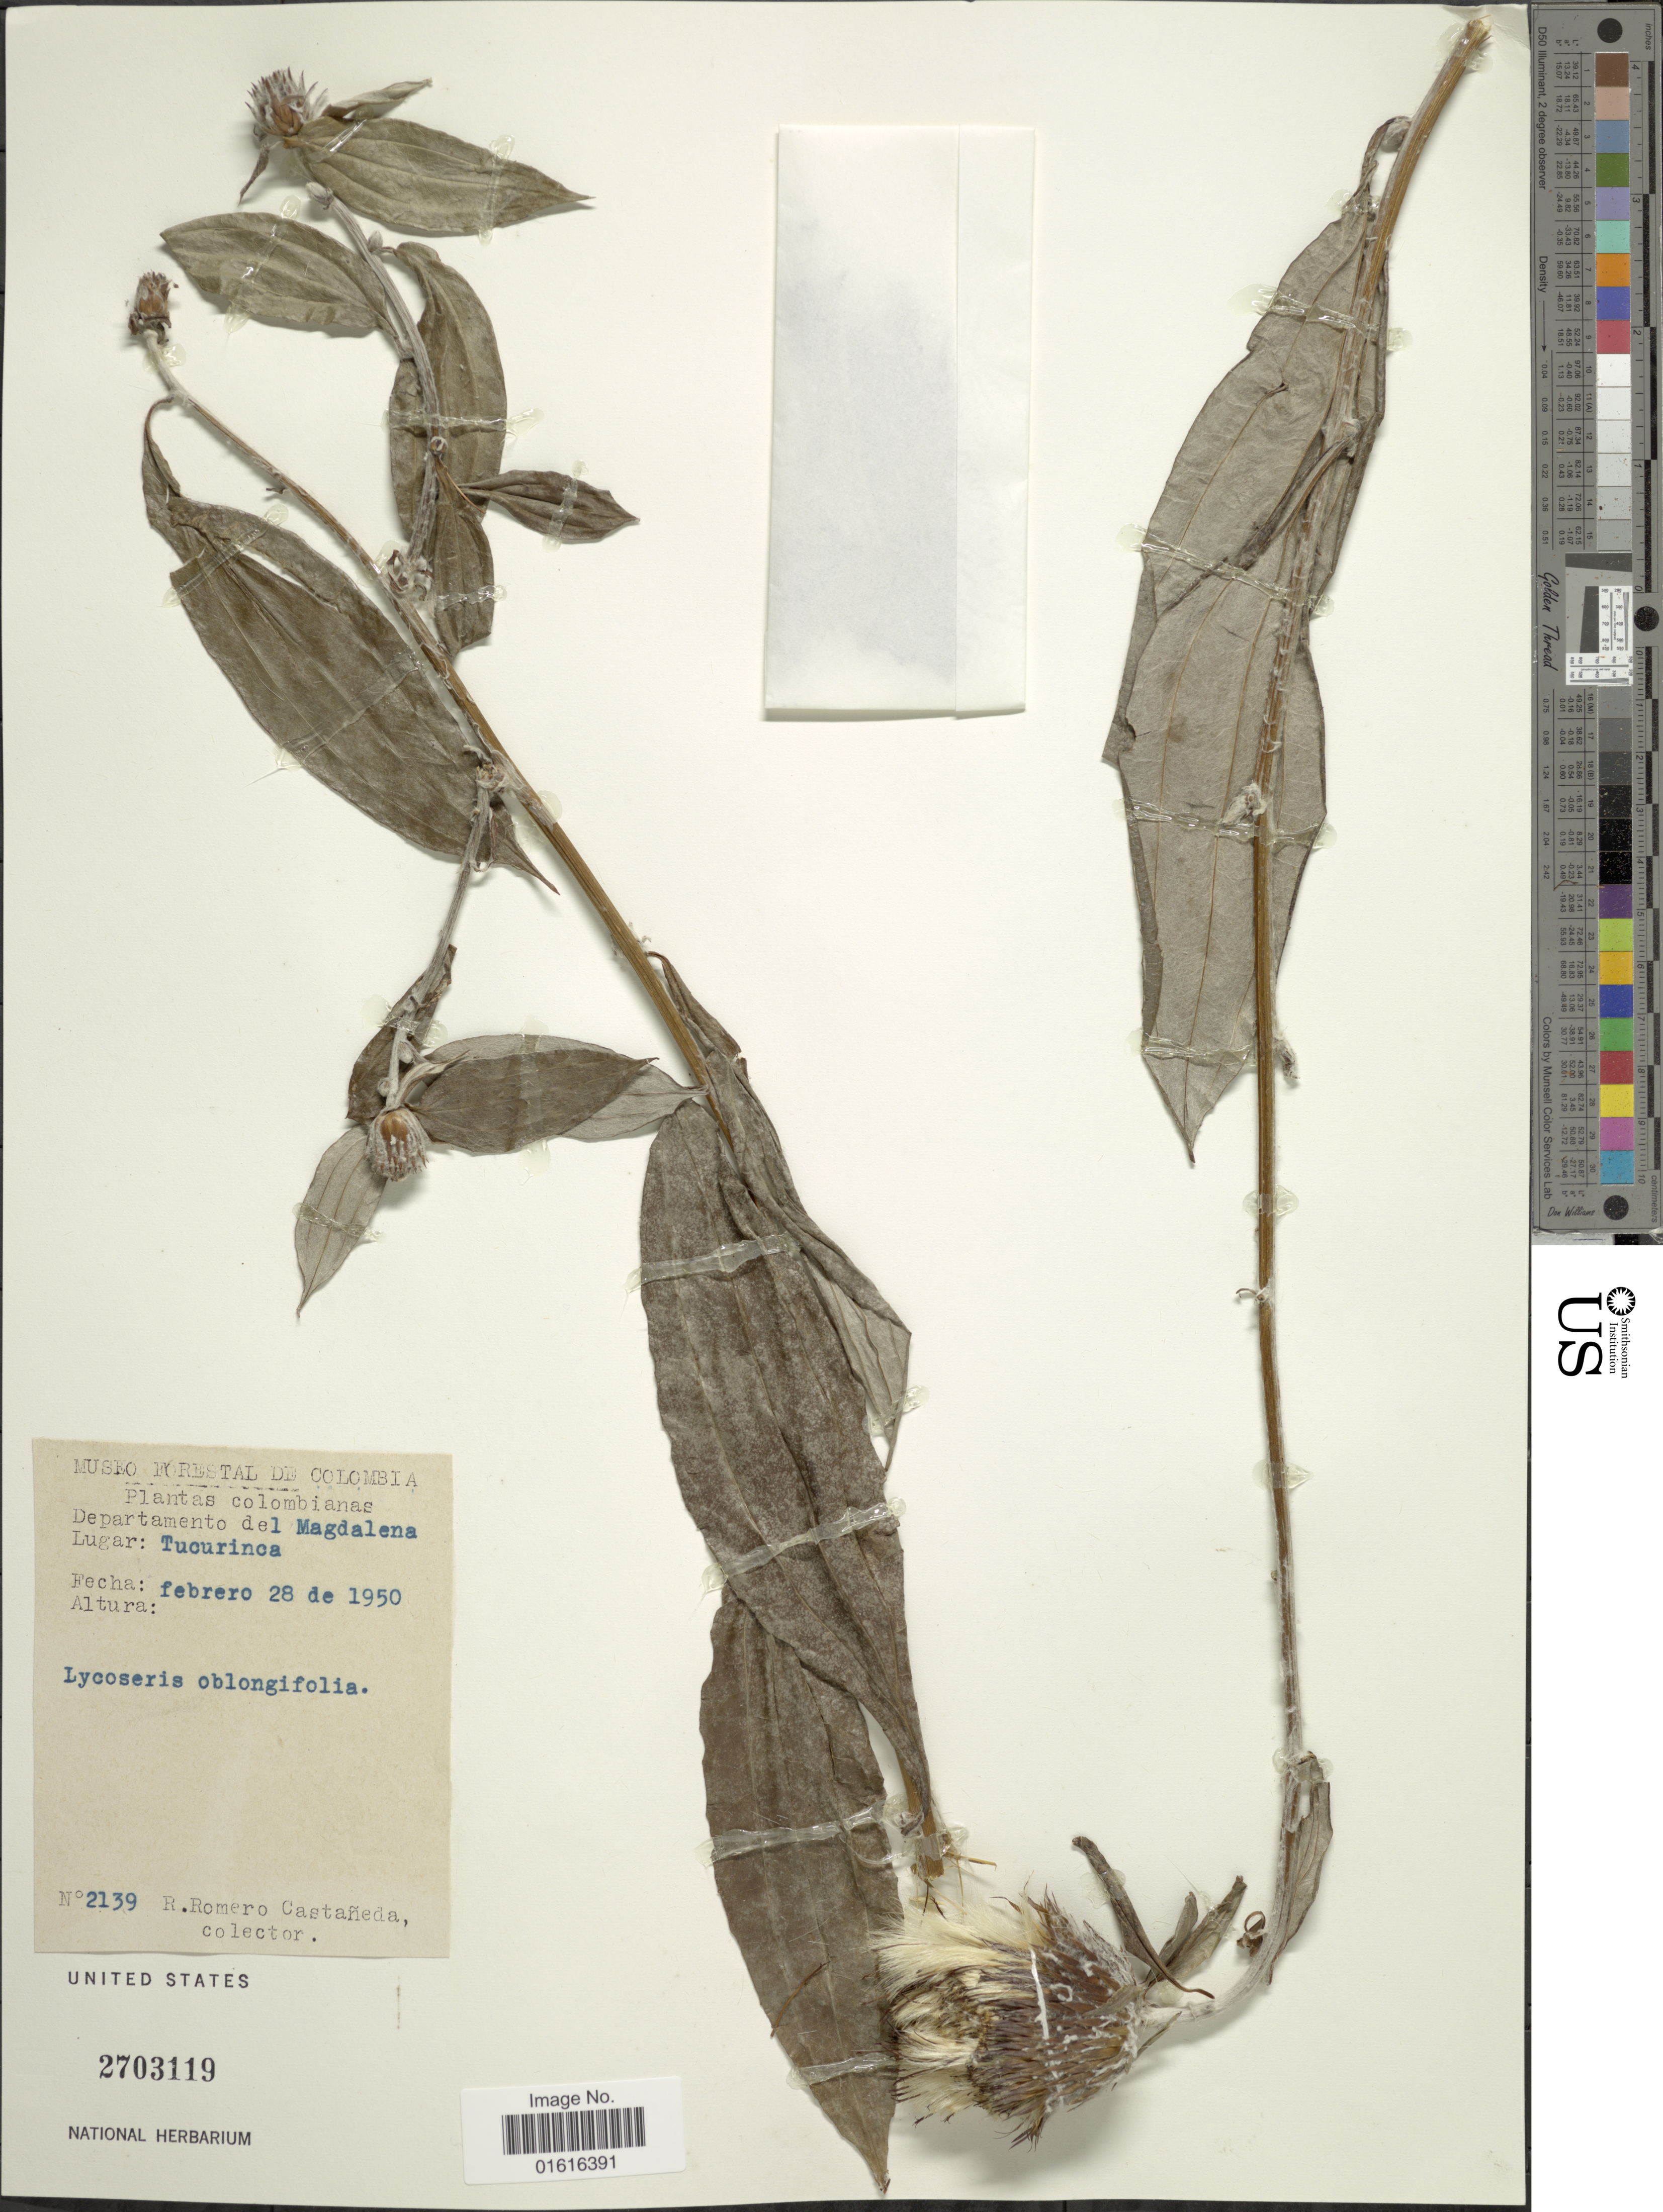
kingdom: Plantae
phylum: Tracheophyta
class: Magnoliopsida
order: Asterales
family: Asteraceae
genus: Lycoseris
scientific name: Lycoseris triplinervia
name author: Less.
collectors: R. Romero Castañeda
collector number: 2139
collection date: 1950-02-28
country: Colombia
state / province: Magdalena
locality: Tucurinca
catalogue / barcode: US 2703119